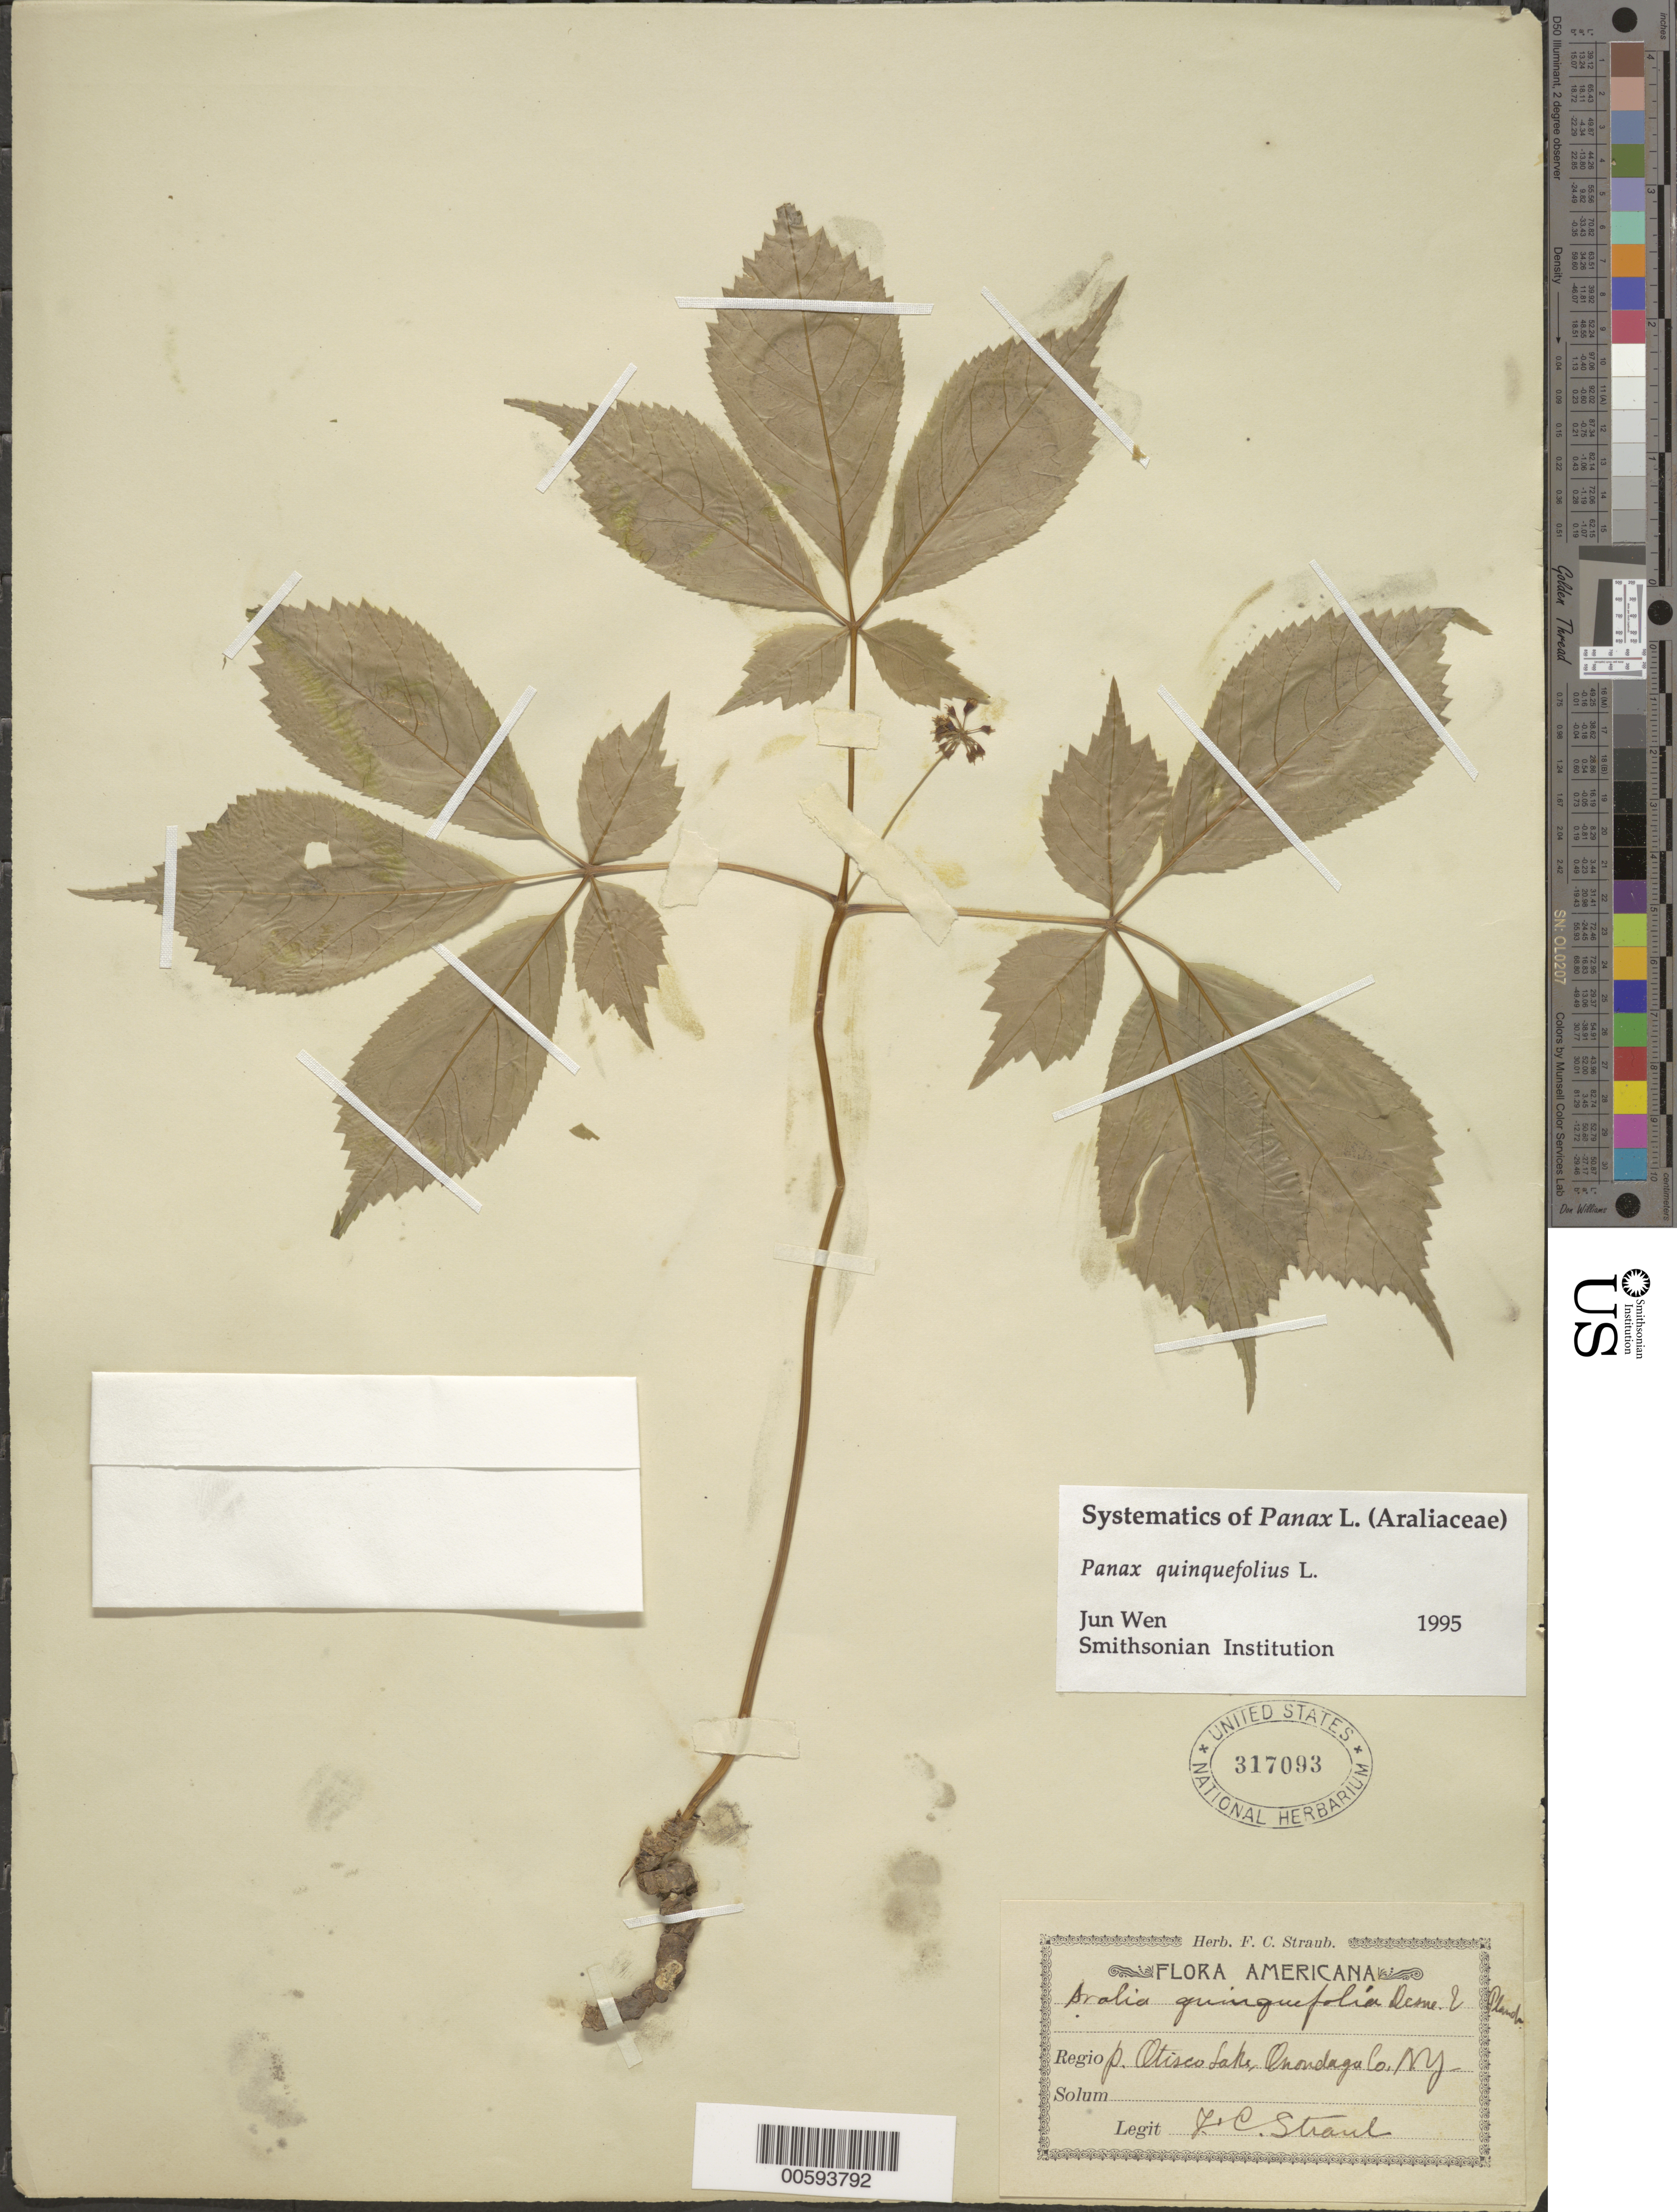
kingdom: Plantae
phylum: Tracheophyta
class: Magnoliopsida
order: Apiales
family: Araliaceae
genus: Panax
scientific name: Panax quinquefolius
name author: L.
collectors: J. Straub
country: United States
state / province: New York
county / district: Onondaga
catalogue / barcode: US 317093